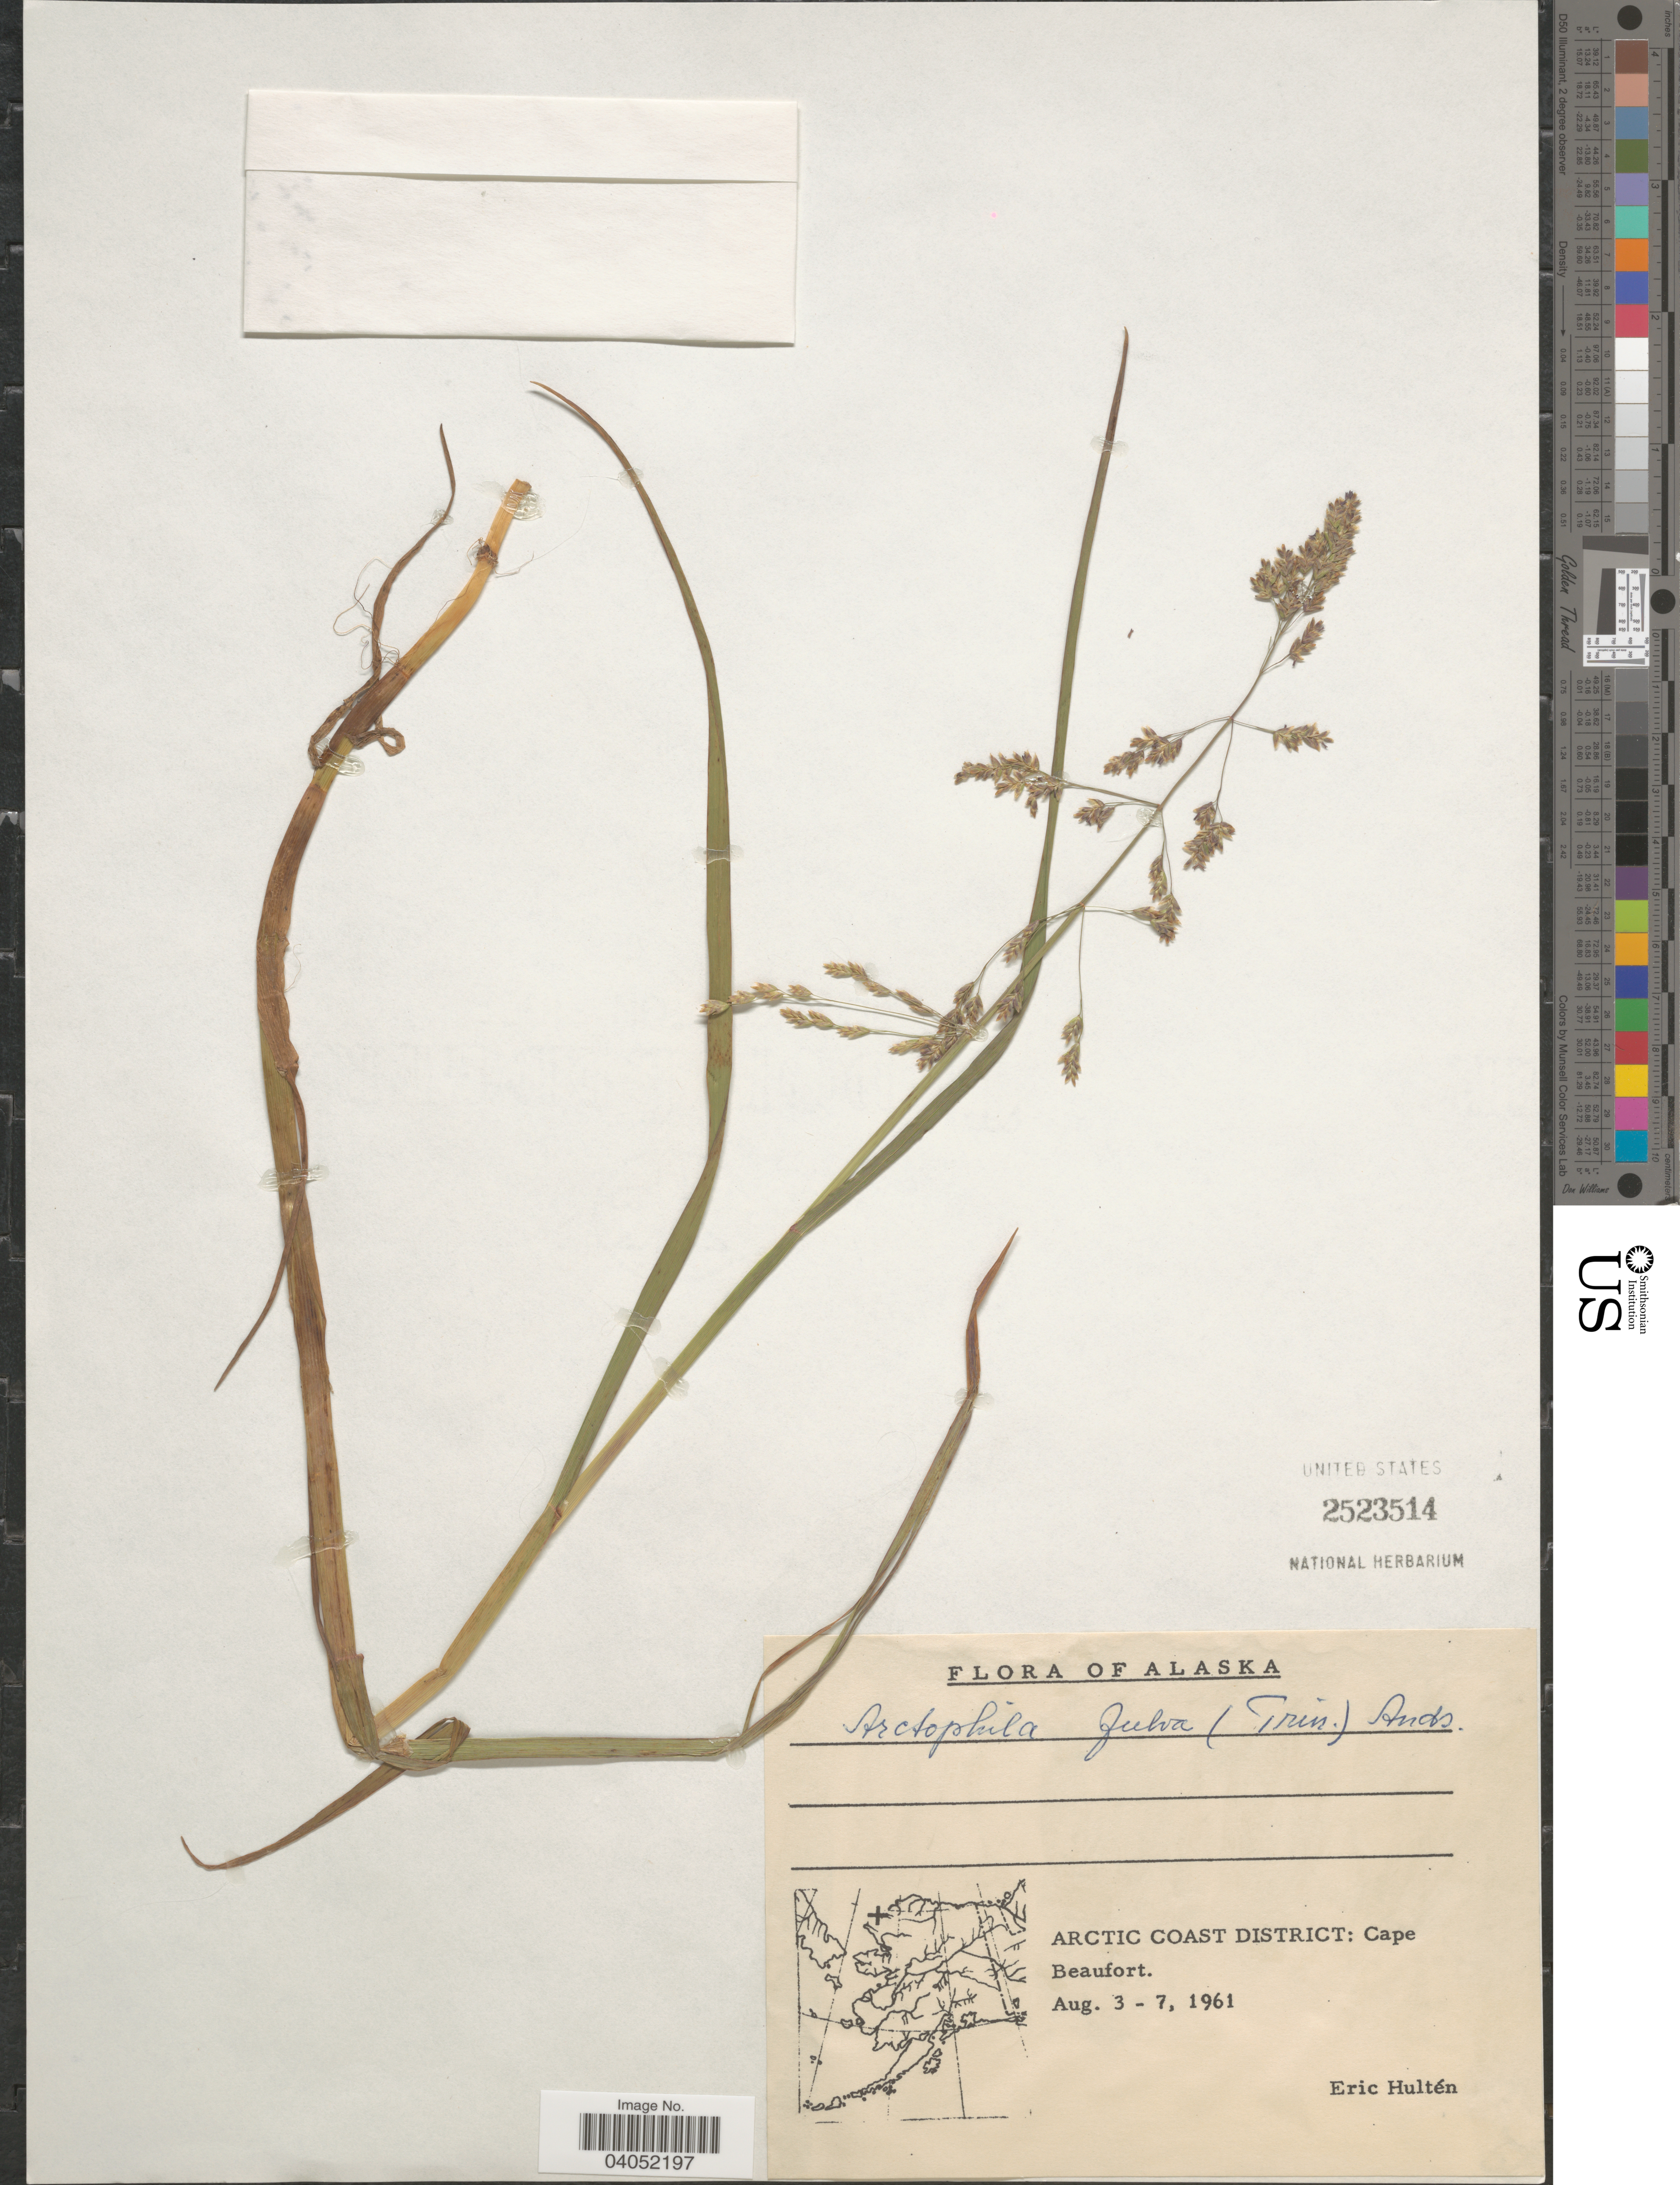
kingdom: Plantae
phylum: Tracheophyta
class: Liliopsida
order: Poales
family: Poaceae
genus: Arctophila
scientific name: Arctophila fulva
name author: (Trin.) Andersson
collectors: E. G. Hultén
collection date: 1961-08-03/1961-08-07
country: United States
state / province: Alaska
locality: Arctic Coast District: Cape Beaufort.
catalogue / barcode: US 2523514